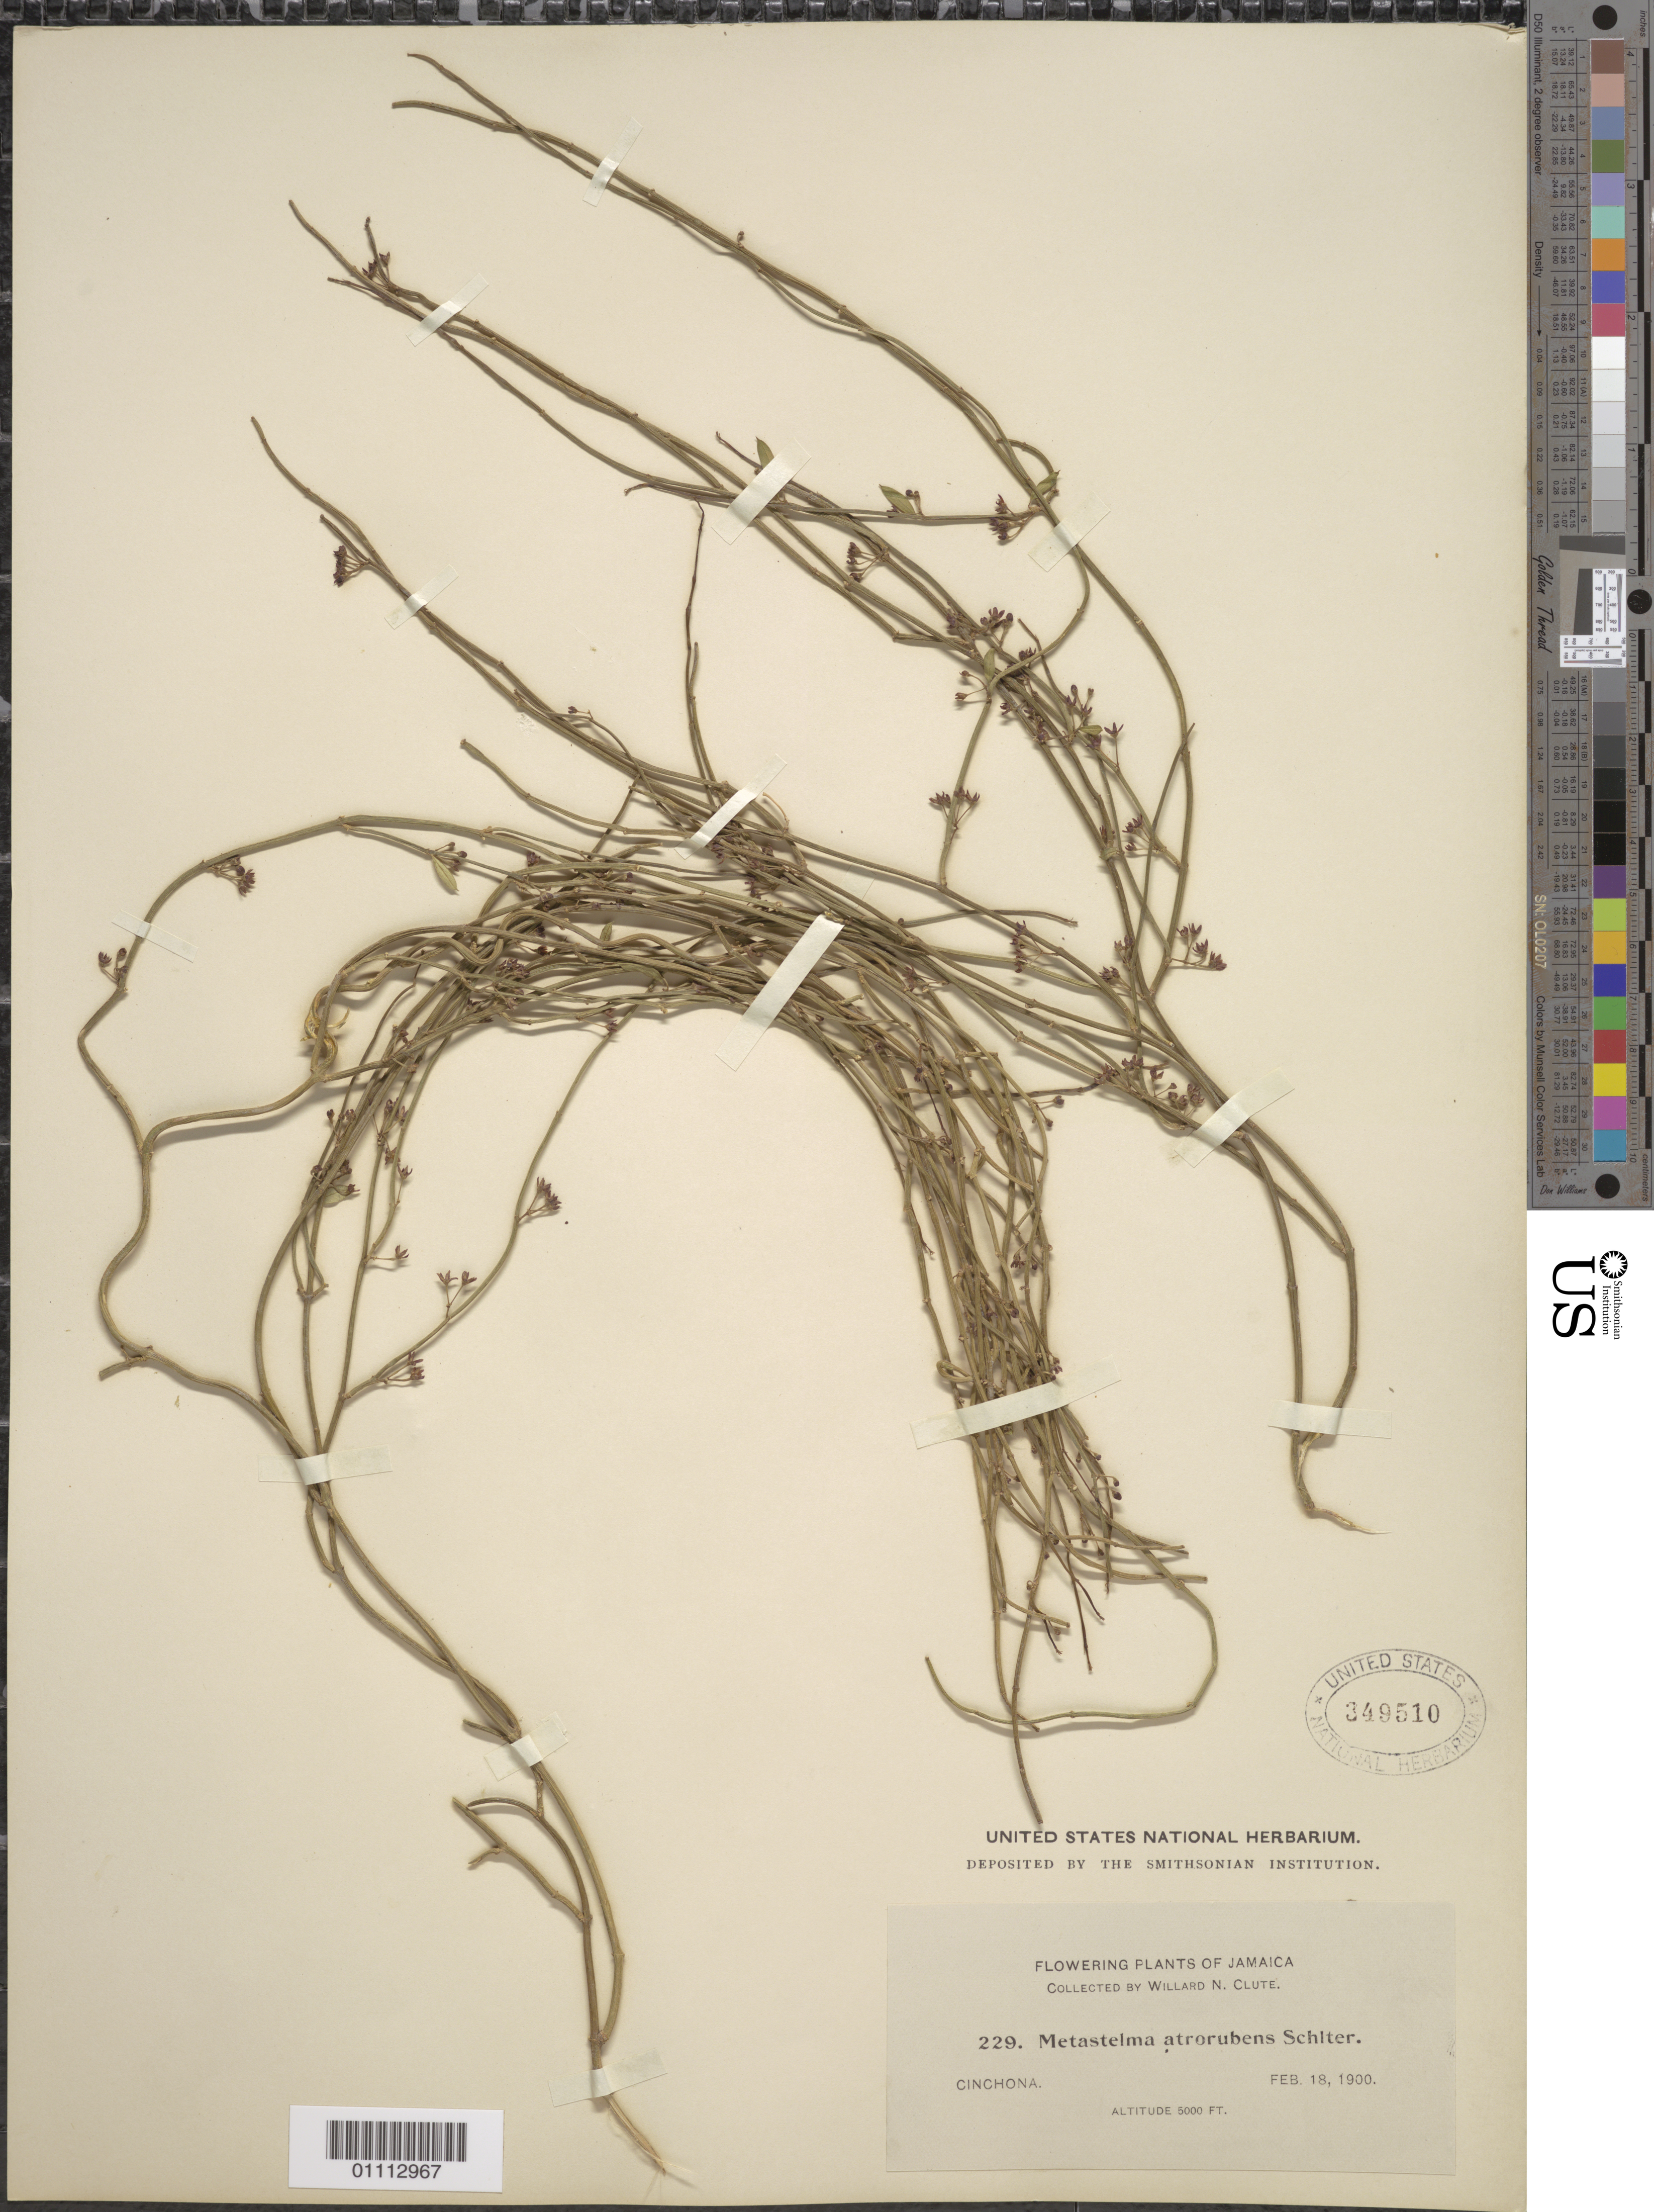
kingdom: Plantae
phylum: Tracheophyta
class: Magnoliopsida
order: Gentianales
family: Apocynaceae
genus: Cynanchum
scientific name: Cynanchum atrorubens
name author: (Schltr.) Alain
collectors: W. N. Clute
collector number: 229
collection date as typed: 18 Feb 1900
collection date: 1900-02-18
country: Jamaica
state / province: Saint Andrew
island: Jamaica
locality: Cinchona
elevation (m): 1524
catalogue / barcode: US 349510